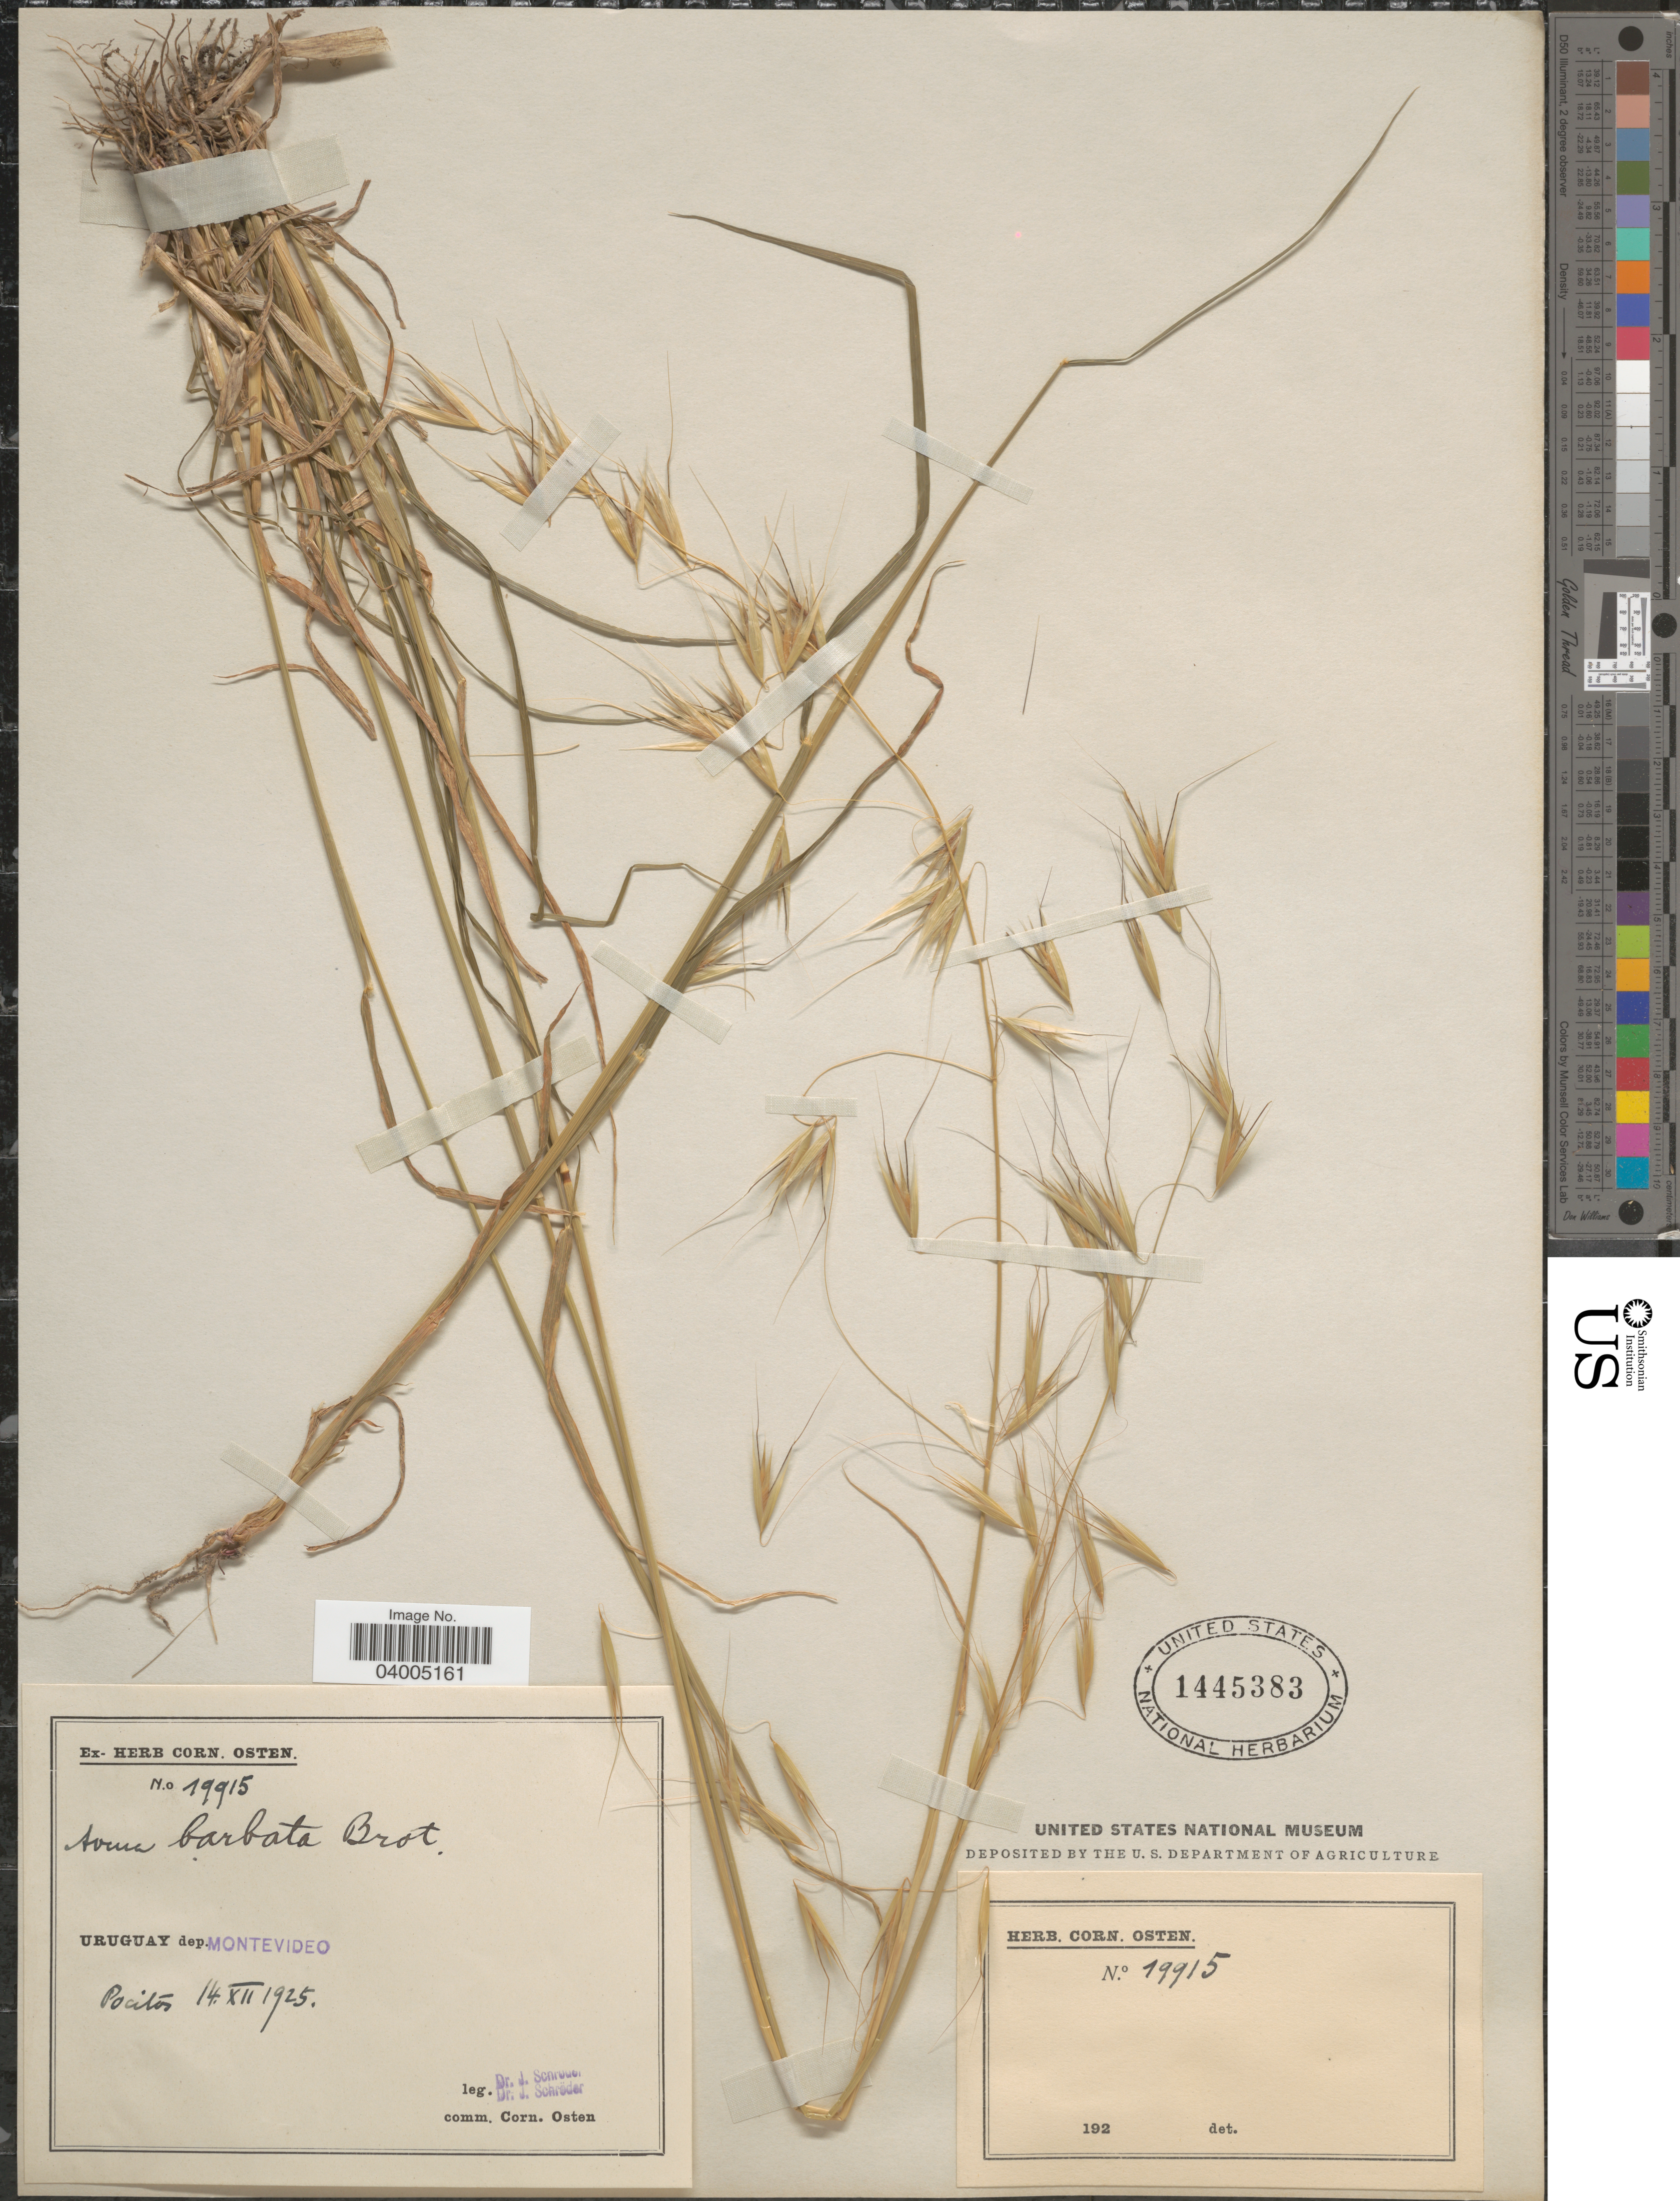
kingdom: Plantae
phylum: Tracheophyta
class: Liliopsida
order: Poales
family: Poaceae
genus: Avena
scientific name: Avena barbata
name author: Pott ex Link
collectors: J. Schröder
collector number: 19915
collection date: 1925-12-14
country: Uruguay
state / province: Montevideo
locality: Dep. Montevideo. Pocitos.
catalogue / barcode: US 1445383